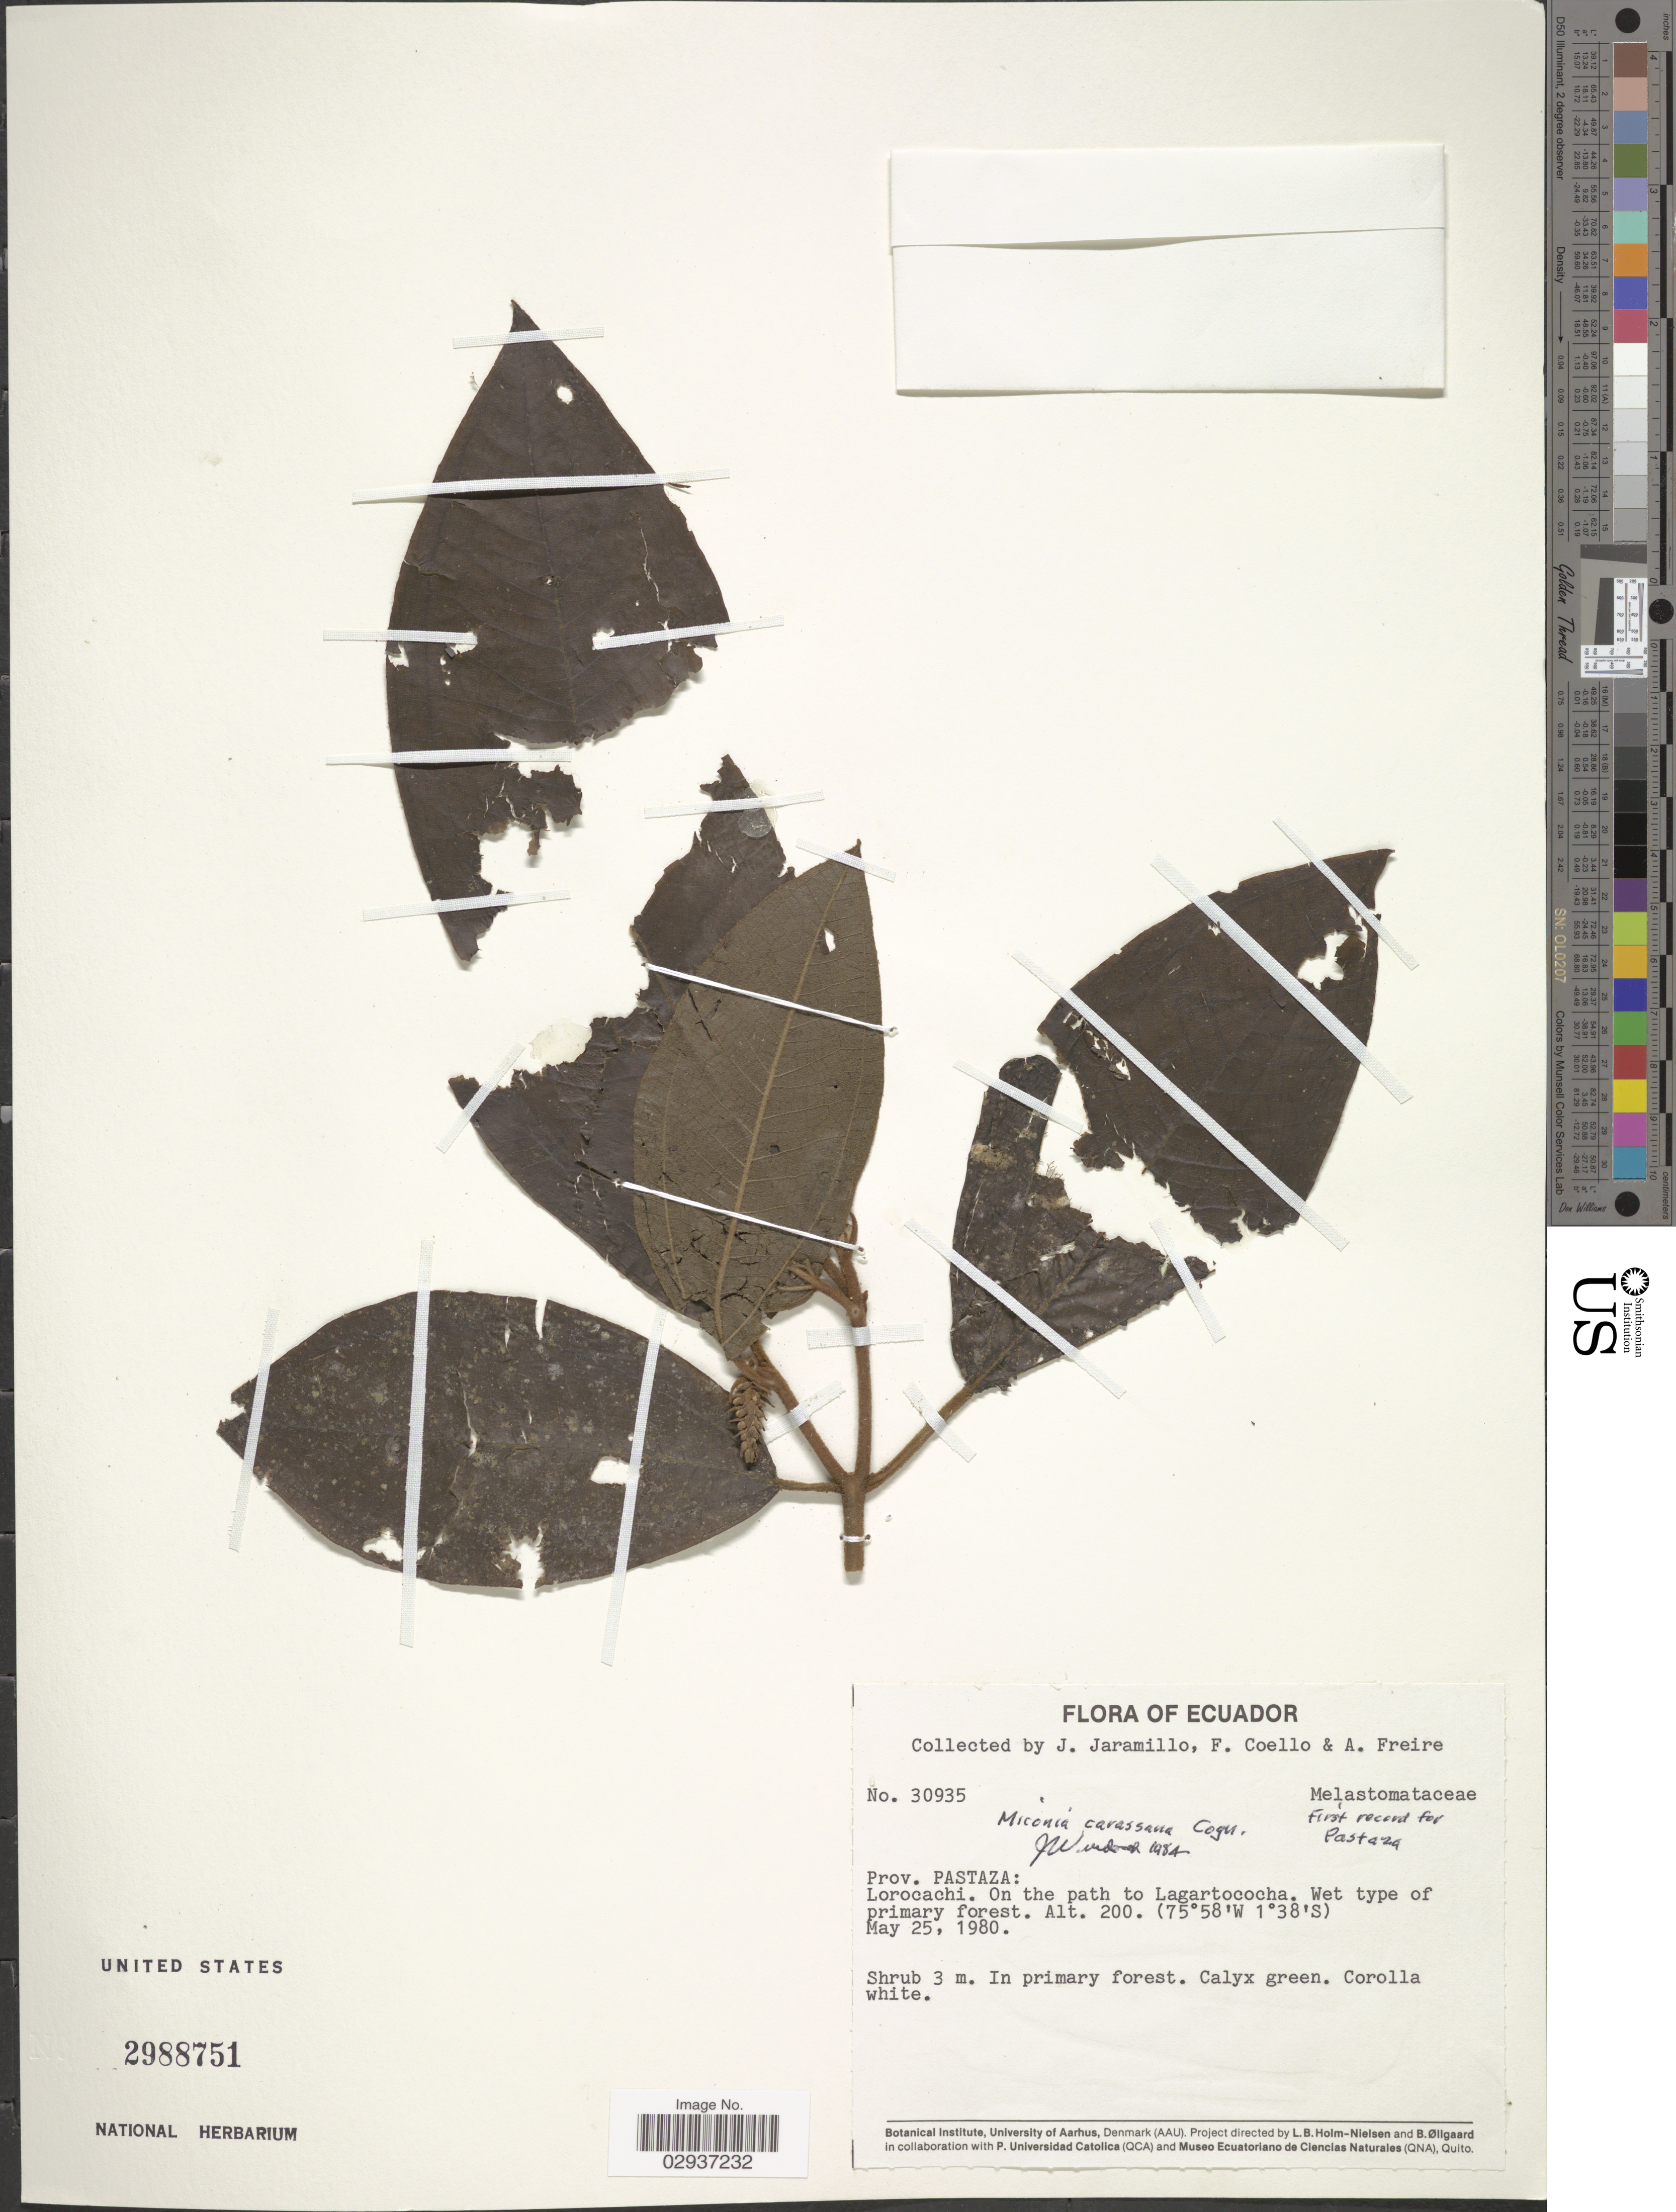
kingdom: Plantae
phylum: Tracheophyta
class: Magnoliopsida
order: Myrtales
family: Melastomataceae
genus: Miconia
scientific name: Miconia carassana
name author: Cogn.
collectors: J. Jaramillo, F. Coello & A. Freire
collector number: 30935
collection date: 1980-05-25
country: Ecuador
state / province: Pastaza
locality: Prov. Pastaza: Lorocachi. On the path to Lagartococha.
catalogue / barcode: US 2988751